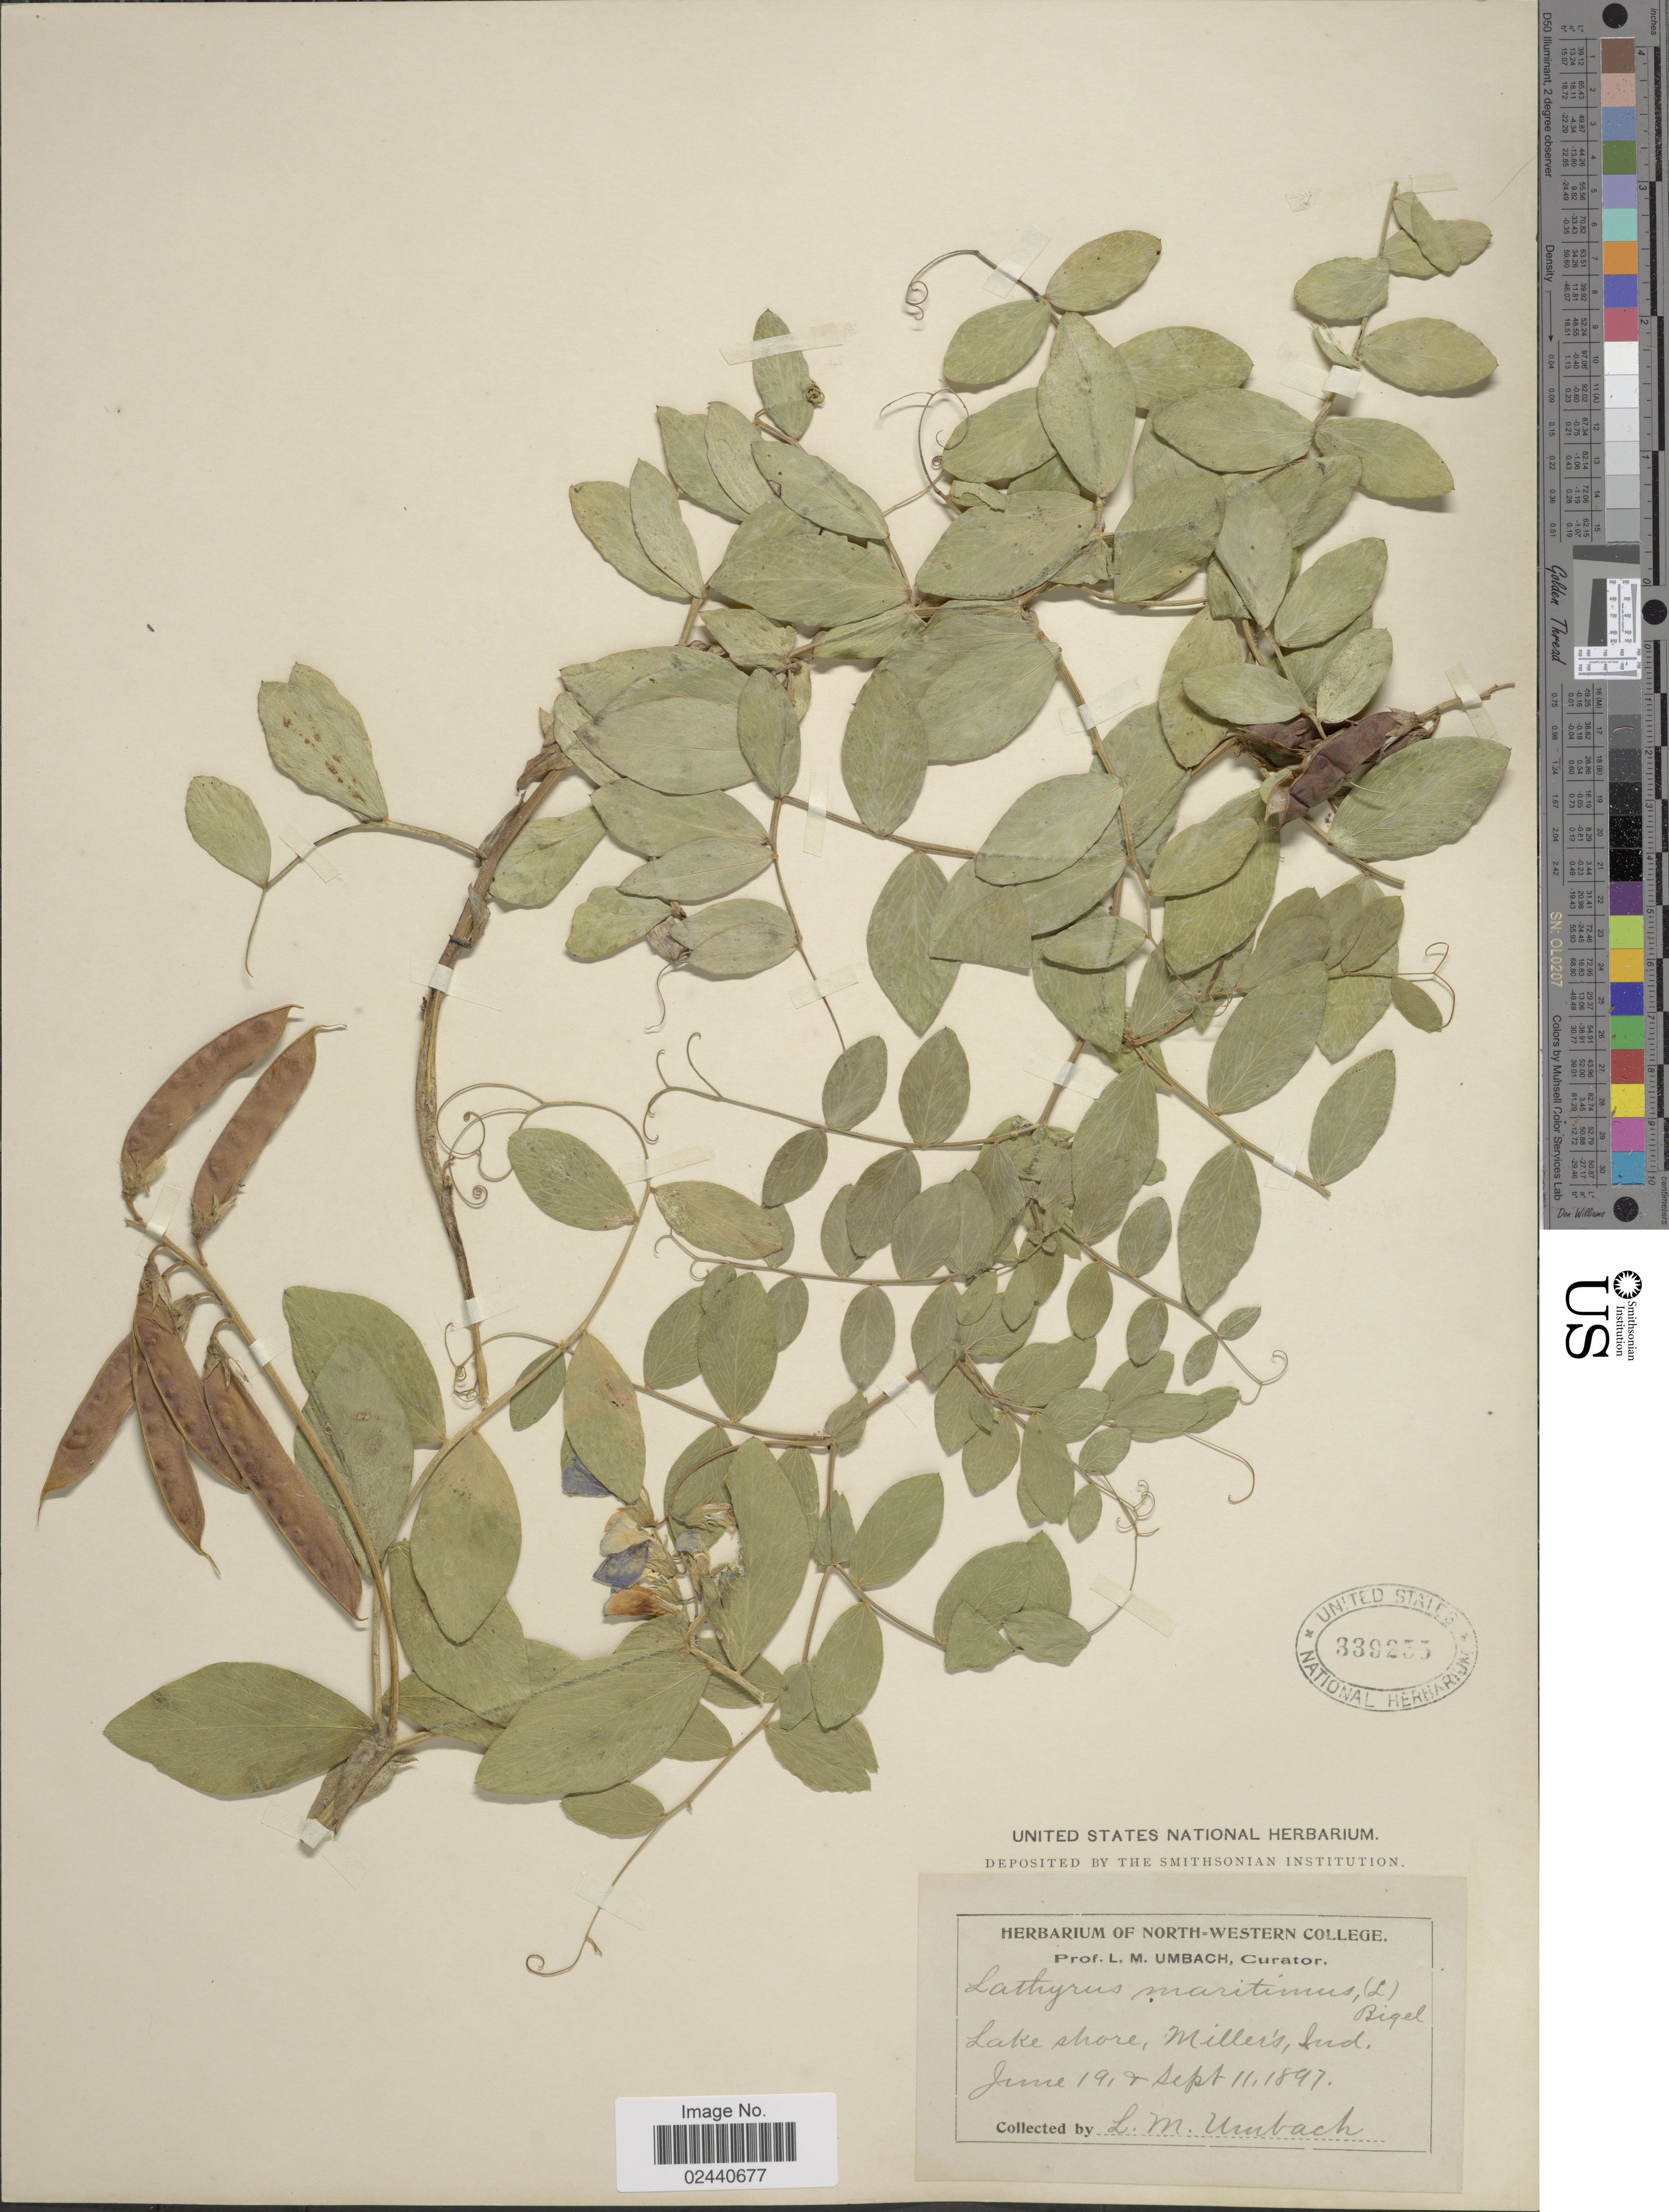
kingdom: Plantae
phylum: Tracheophyta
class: Magnoliopsida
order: Fabales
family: Fabaceae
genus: Lathyrus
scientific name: Lathyrus japonicus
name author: Willd.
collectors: L. M. Umbach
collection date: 1897-06-19/1897-09-11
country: United States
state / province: Indiana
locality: Lake shore, Miller's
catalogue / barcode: US 339255